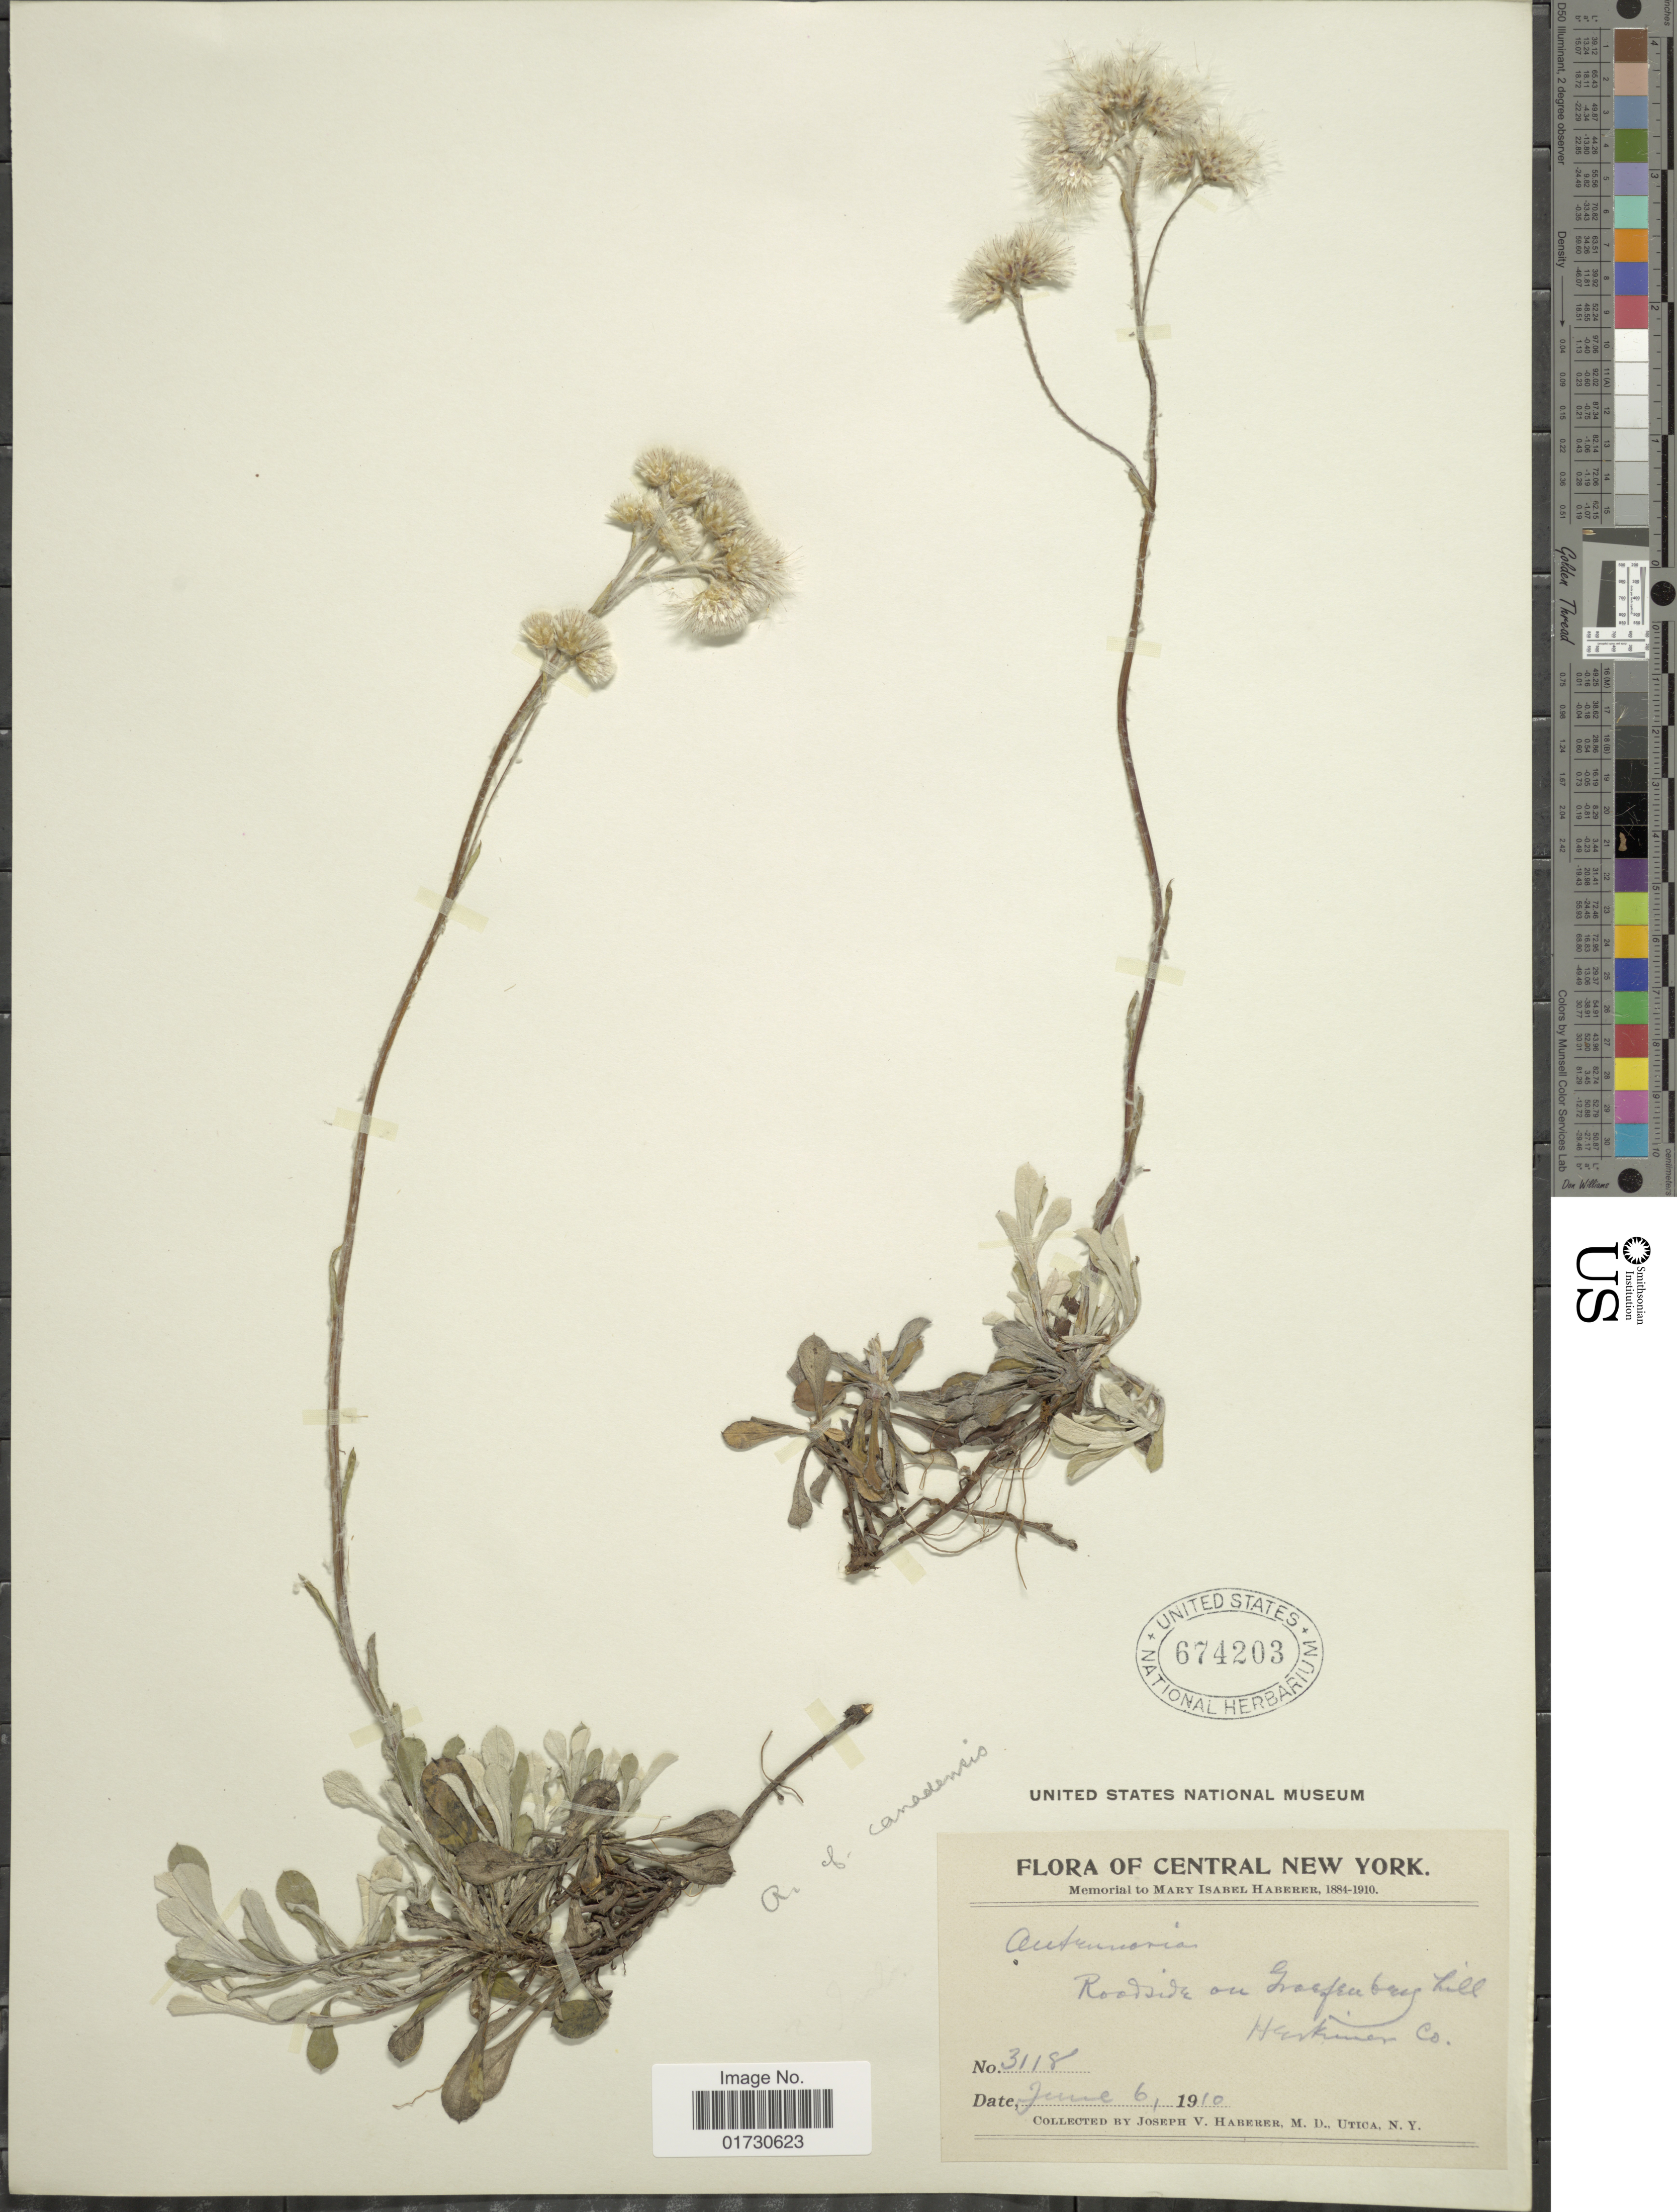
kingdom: Plantae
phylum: Tracheophyta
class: Magnoliopsida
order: Asterales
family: Asteraceae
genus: Antennaria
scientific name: Antennaria canadensis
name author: Greene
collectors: J. V. Haberer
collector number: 3118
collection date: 1910-06-06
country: United States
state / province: New York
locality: Central New York, Roadside on Grasfen Bay hill, Herkimer Co.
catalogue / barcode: US 674203